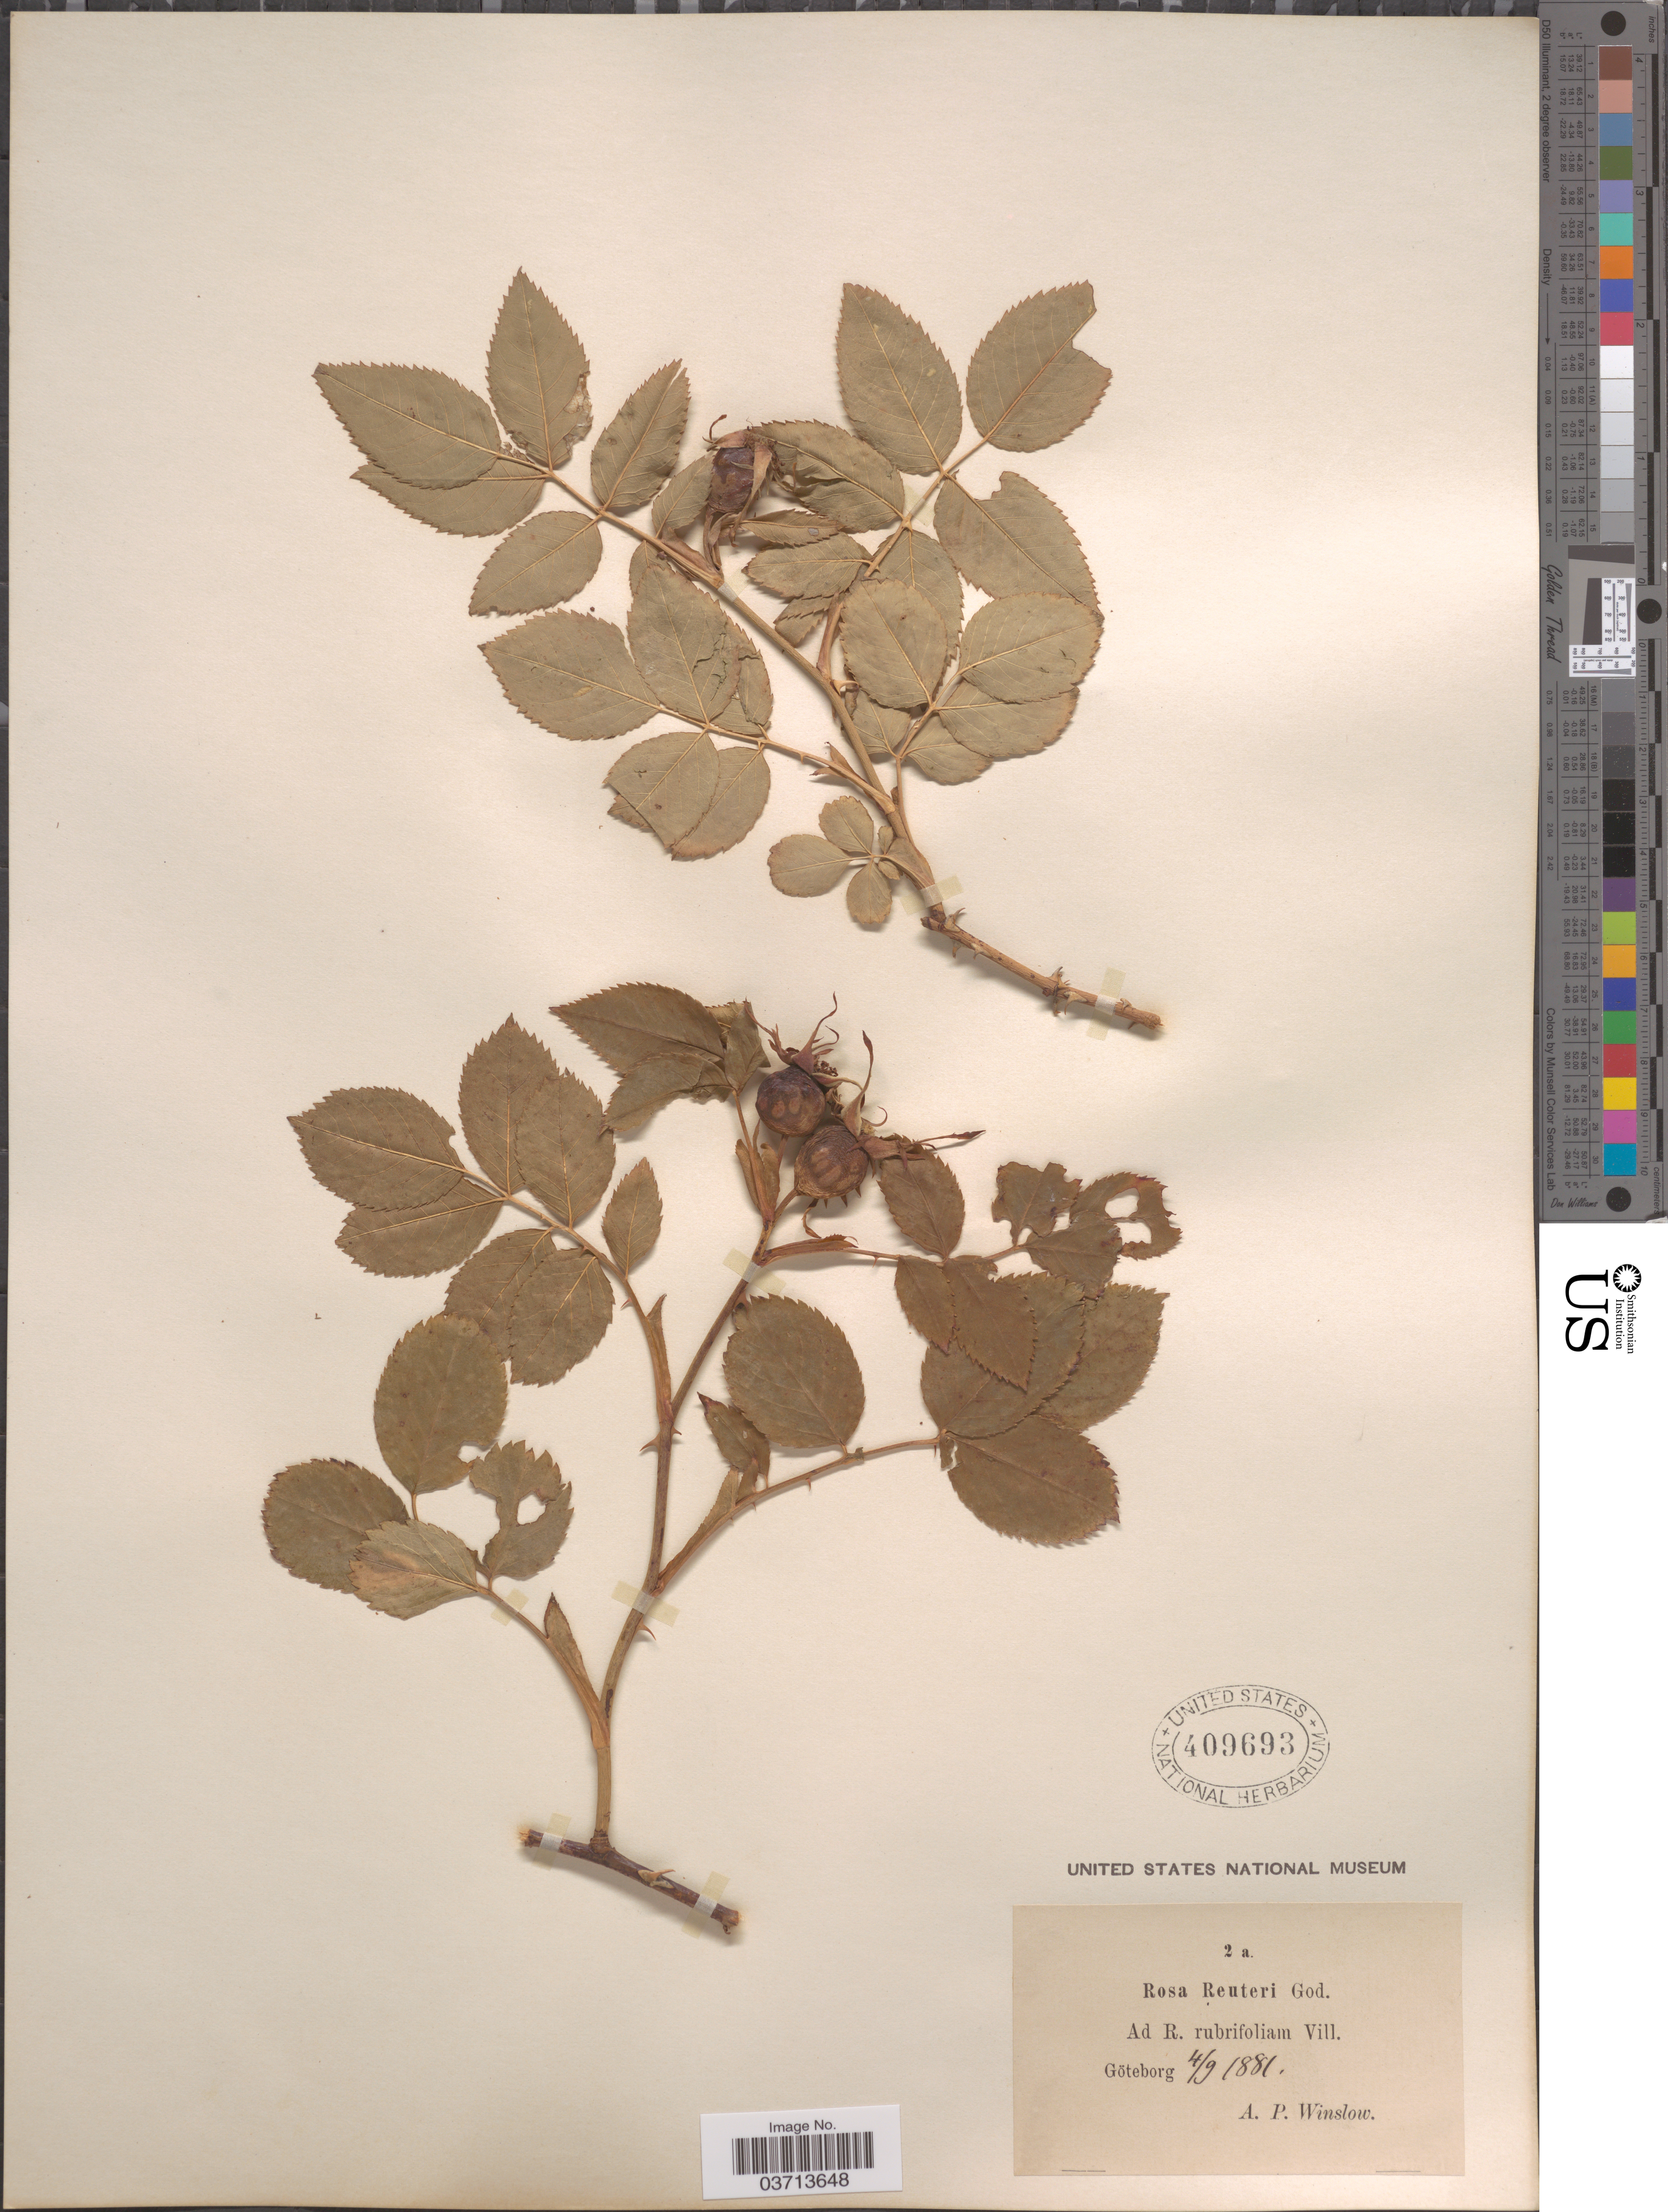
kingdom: Plantae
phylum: Tracheophyta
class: Magnoliopsida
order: Rosales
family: Rosaceae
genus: Rosa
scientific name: Rosa reuteri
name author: (Godet) Reut.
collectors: A. Winslow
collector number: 2 a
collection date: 1881-09-04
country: Sweden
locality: Göteborg.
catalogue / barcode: US 409693